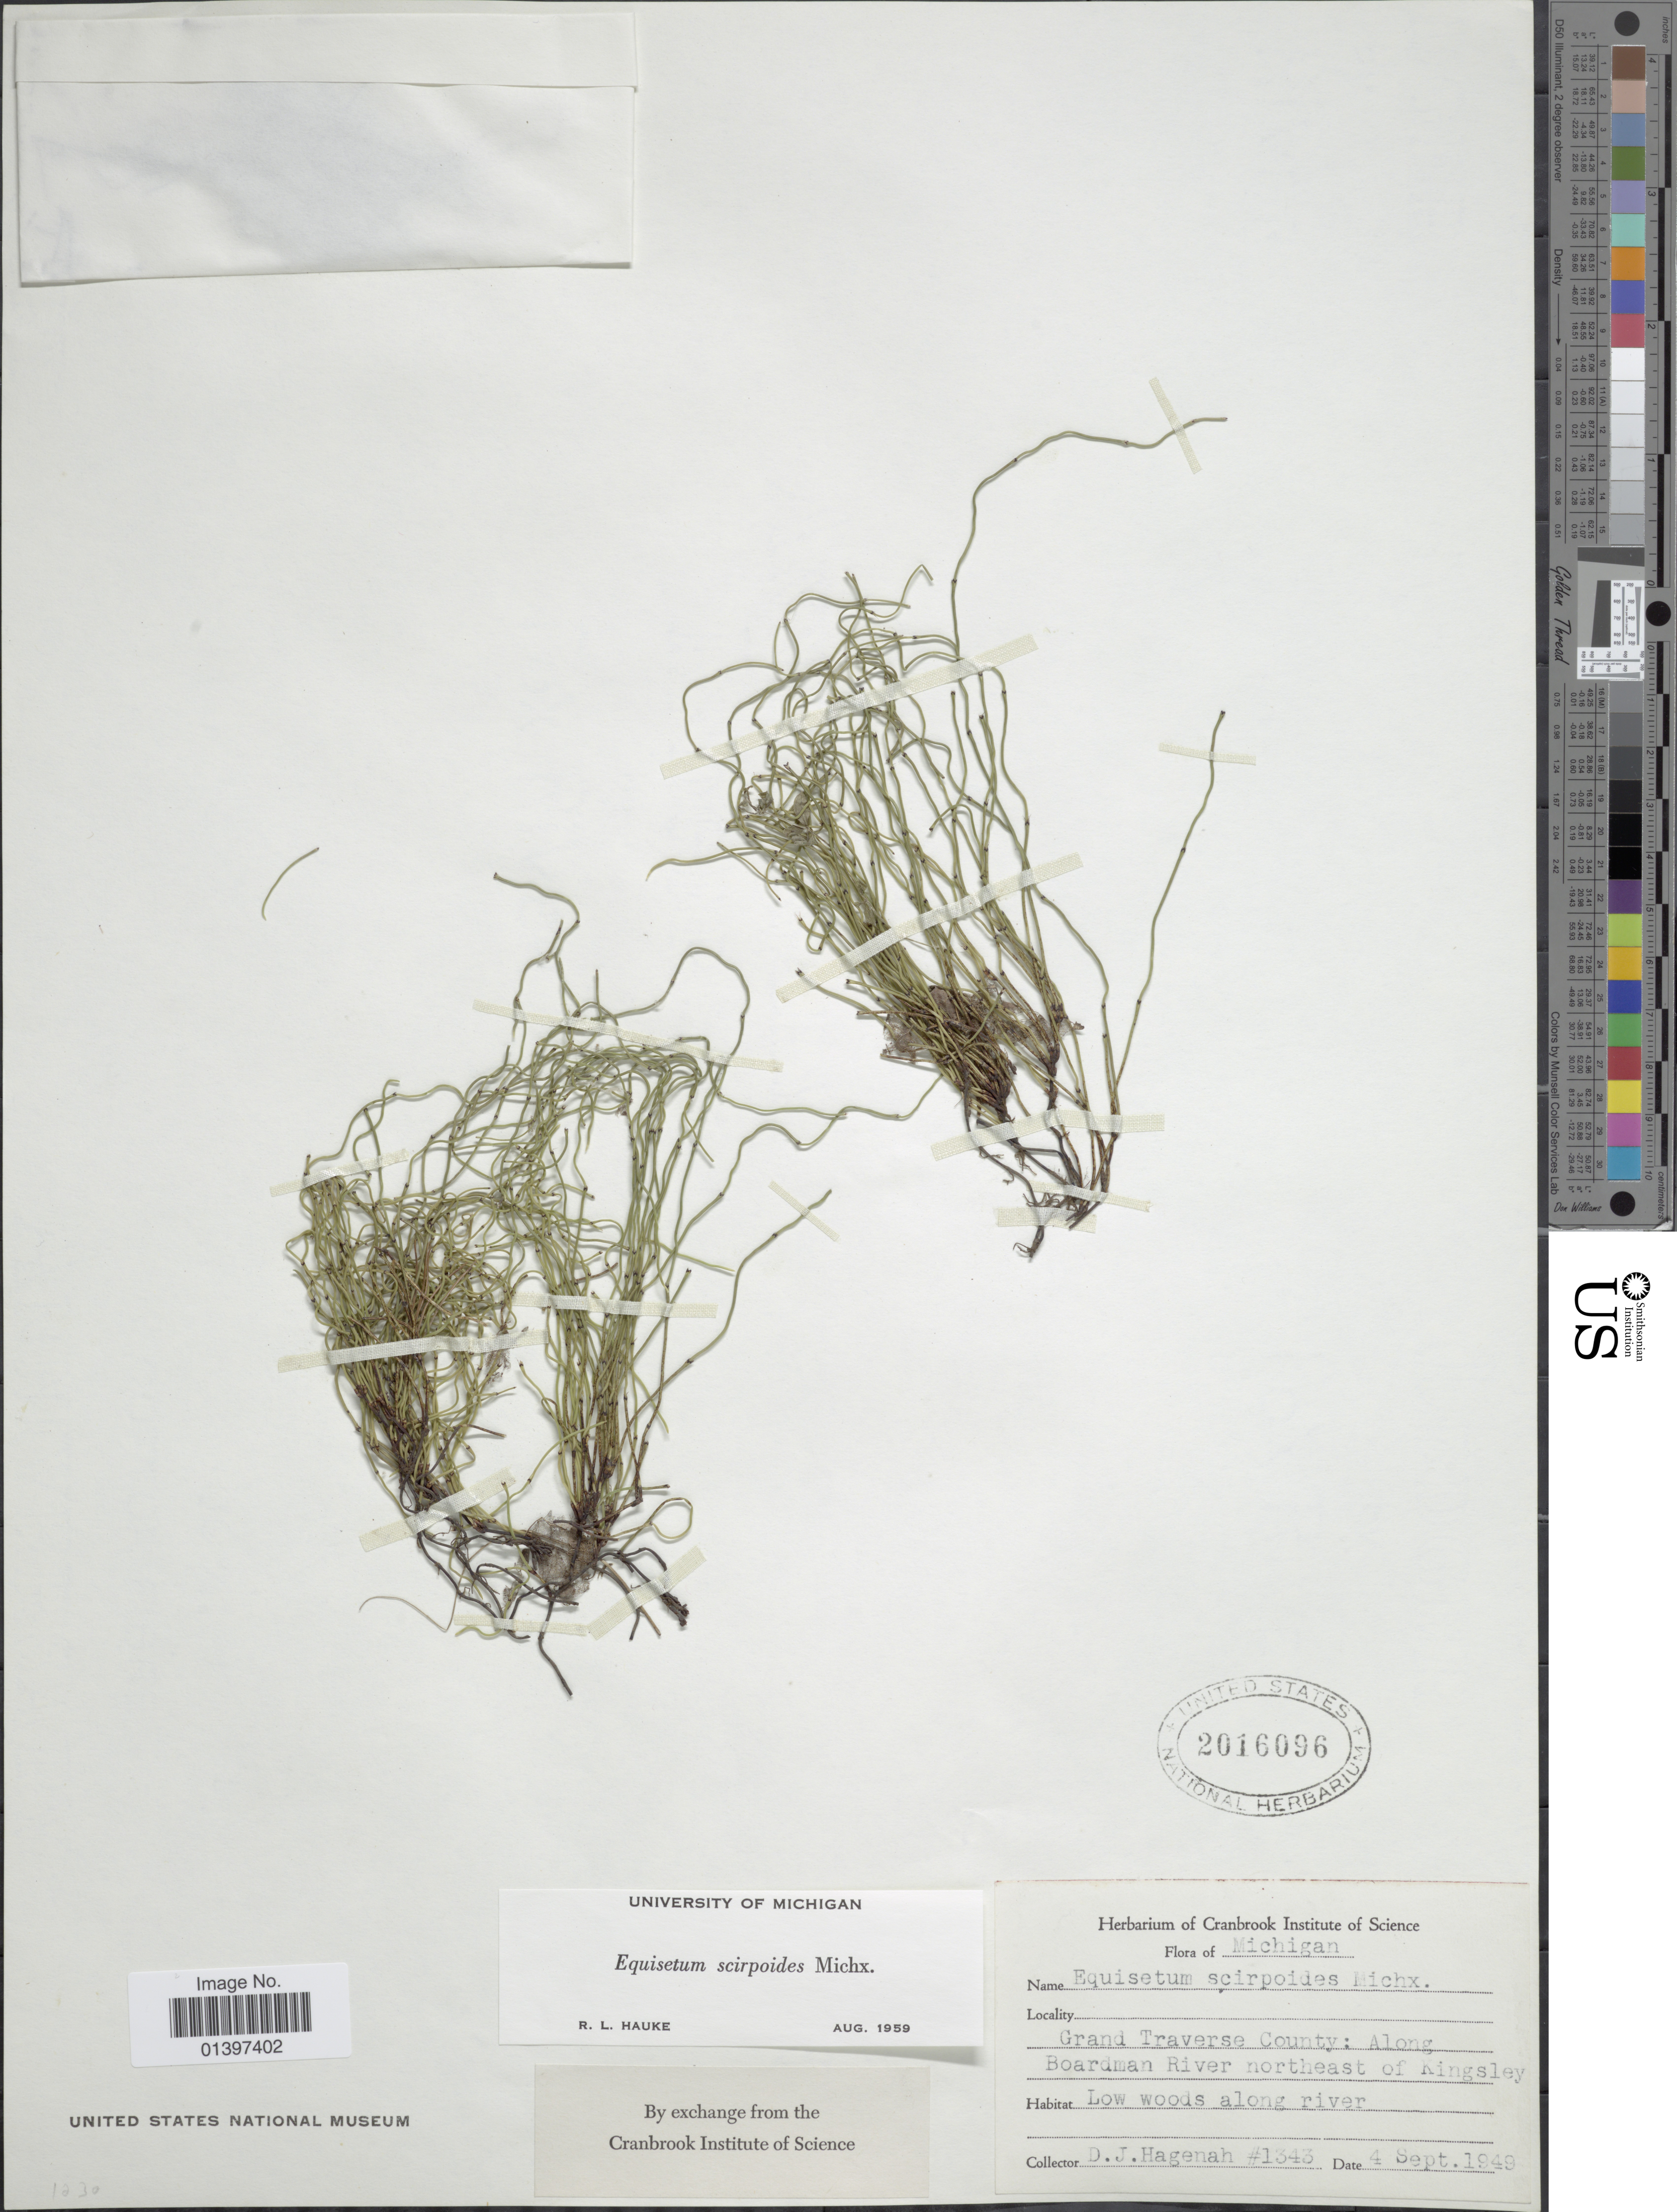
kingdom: Plantae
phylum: Tracheophyta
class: Polypodiopsida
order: Equisetales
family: Equisetaceae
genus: Equisetum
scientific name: Equisetum scirpoides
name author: Michx.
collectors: D. Hagenah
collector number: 1343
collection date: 1949-09-04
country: United States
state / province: Michigan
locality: Grand Traverse County: along Boardman River northeast of Kingsley, low woods along river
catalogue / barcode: US 2016096